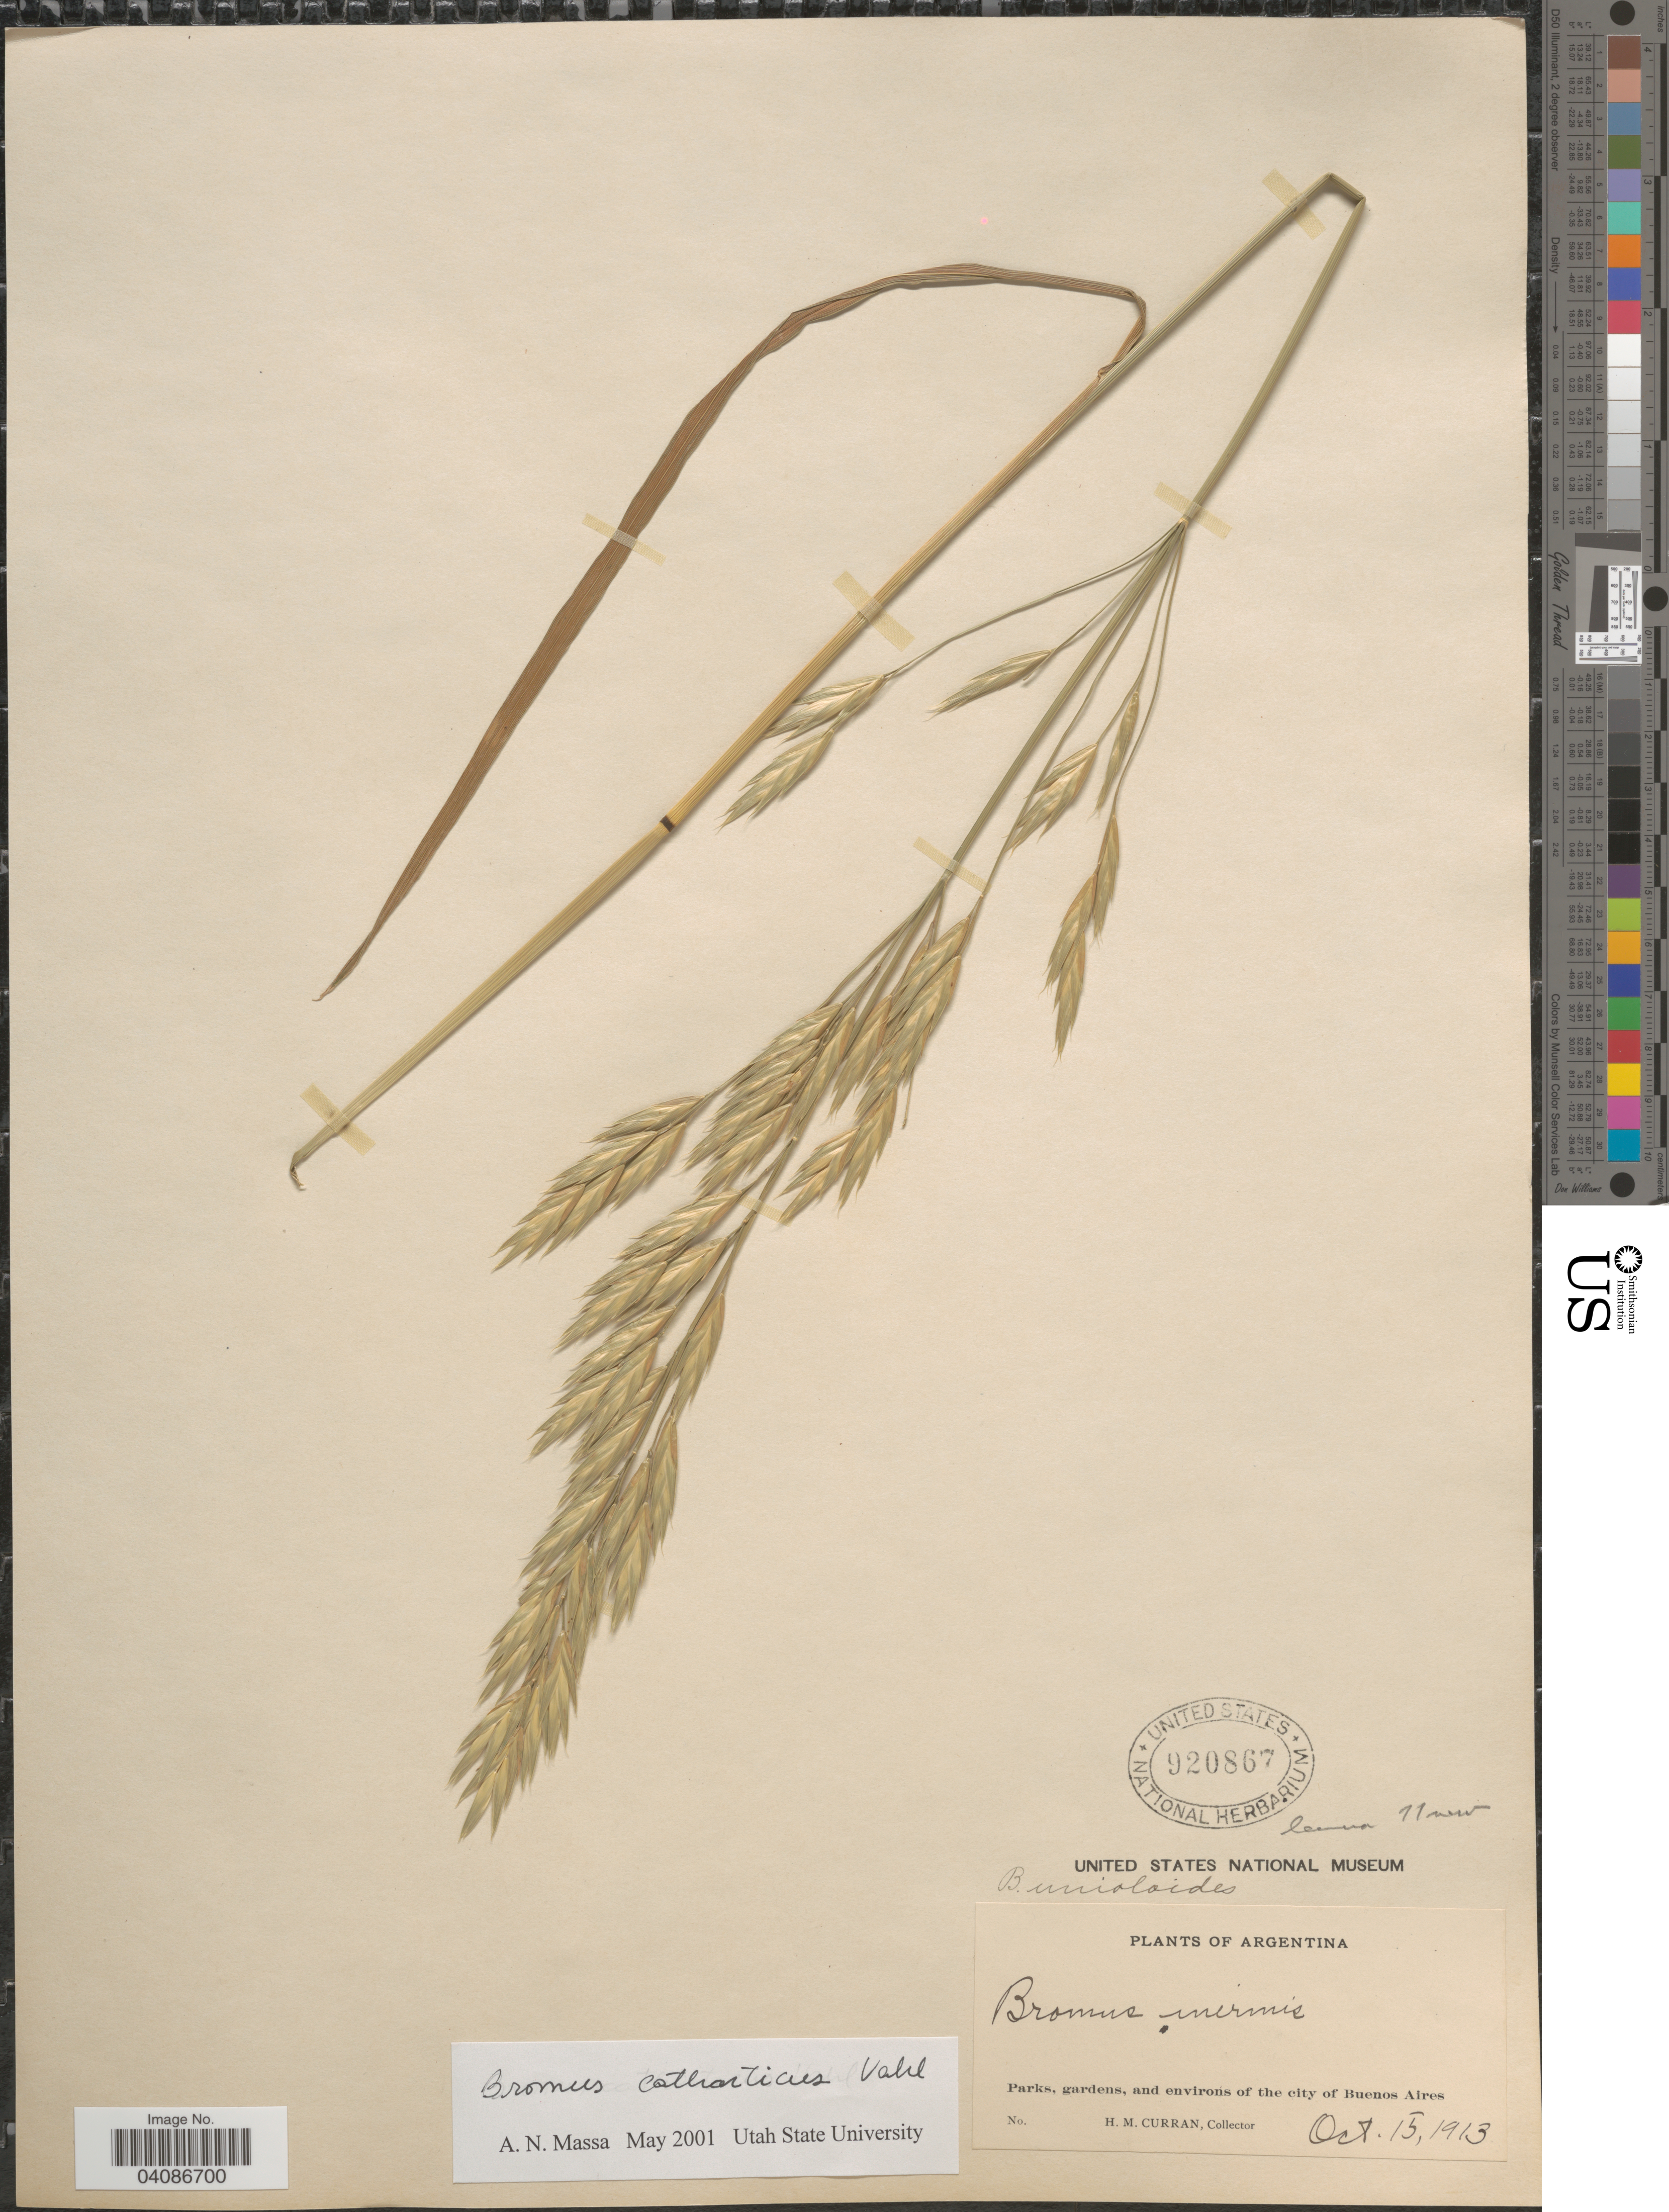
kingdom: Plantae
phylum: Tracheophyta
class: Liliopsida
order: Poales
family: Poaceae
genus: Bromus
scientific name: Bromus catharticus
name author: Vahl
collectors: H. M. Curran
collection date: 1913-10-15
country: Argentina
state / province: Buenos Aires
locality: Parks, gardens, and environs of the city of Buenos Aires.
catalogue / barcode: US 920867